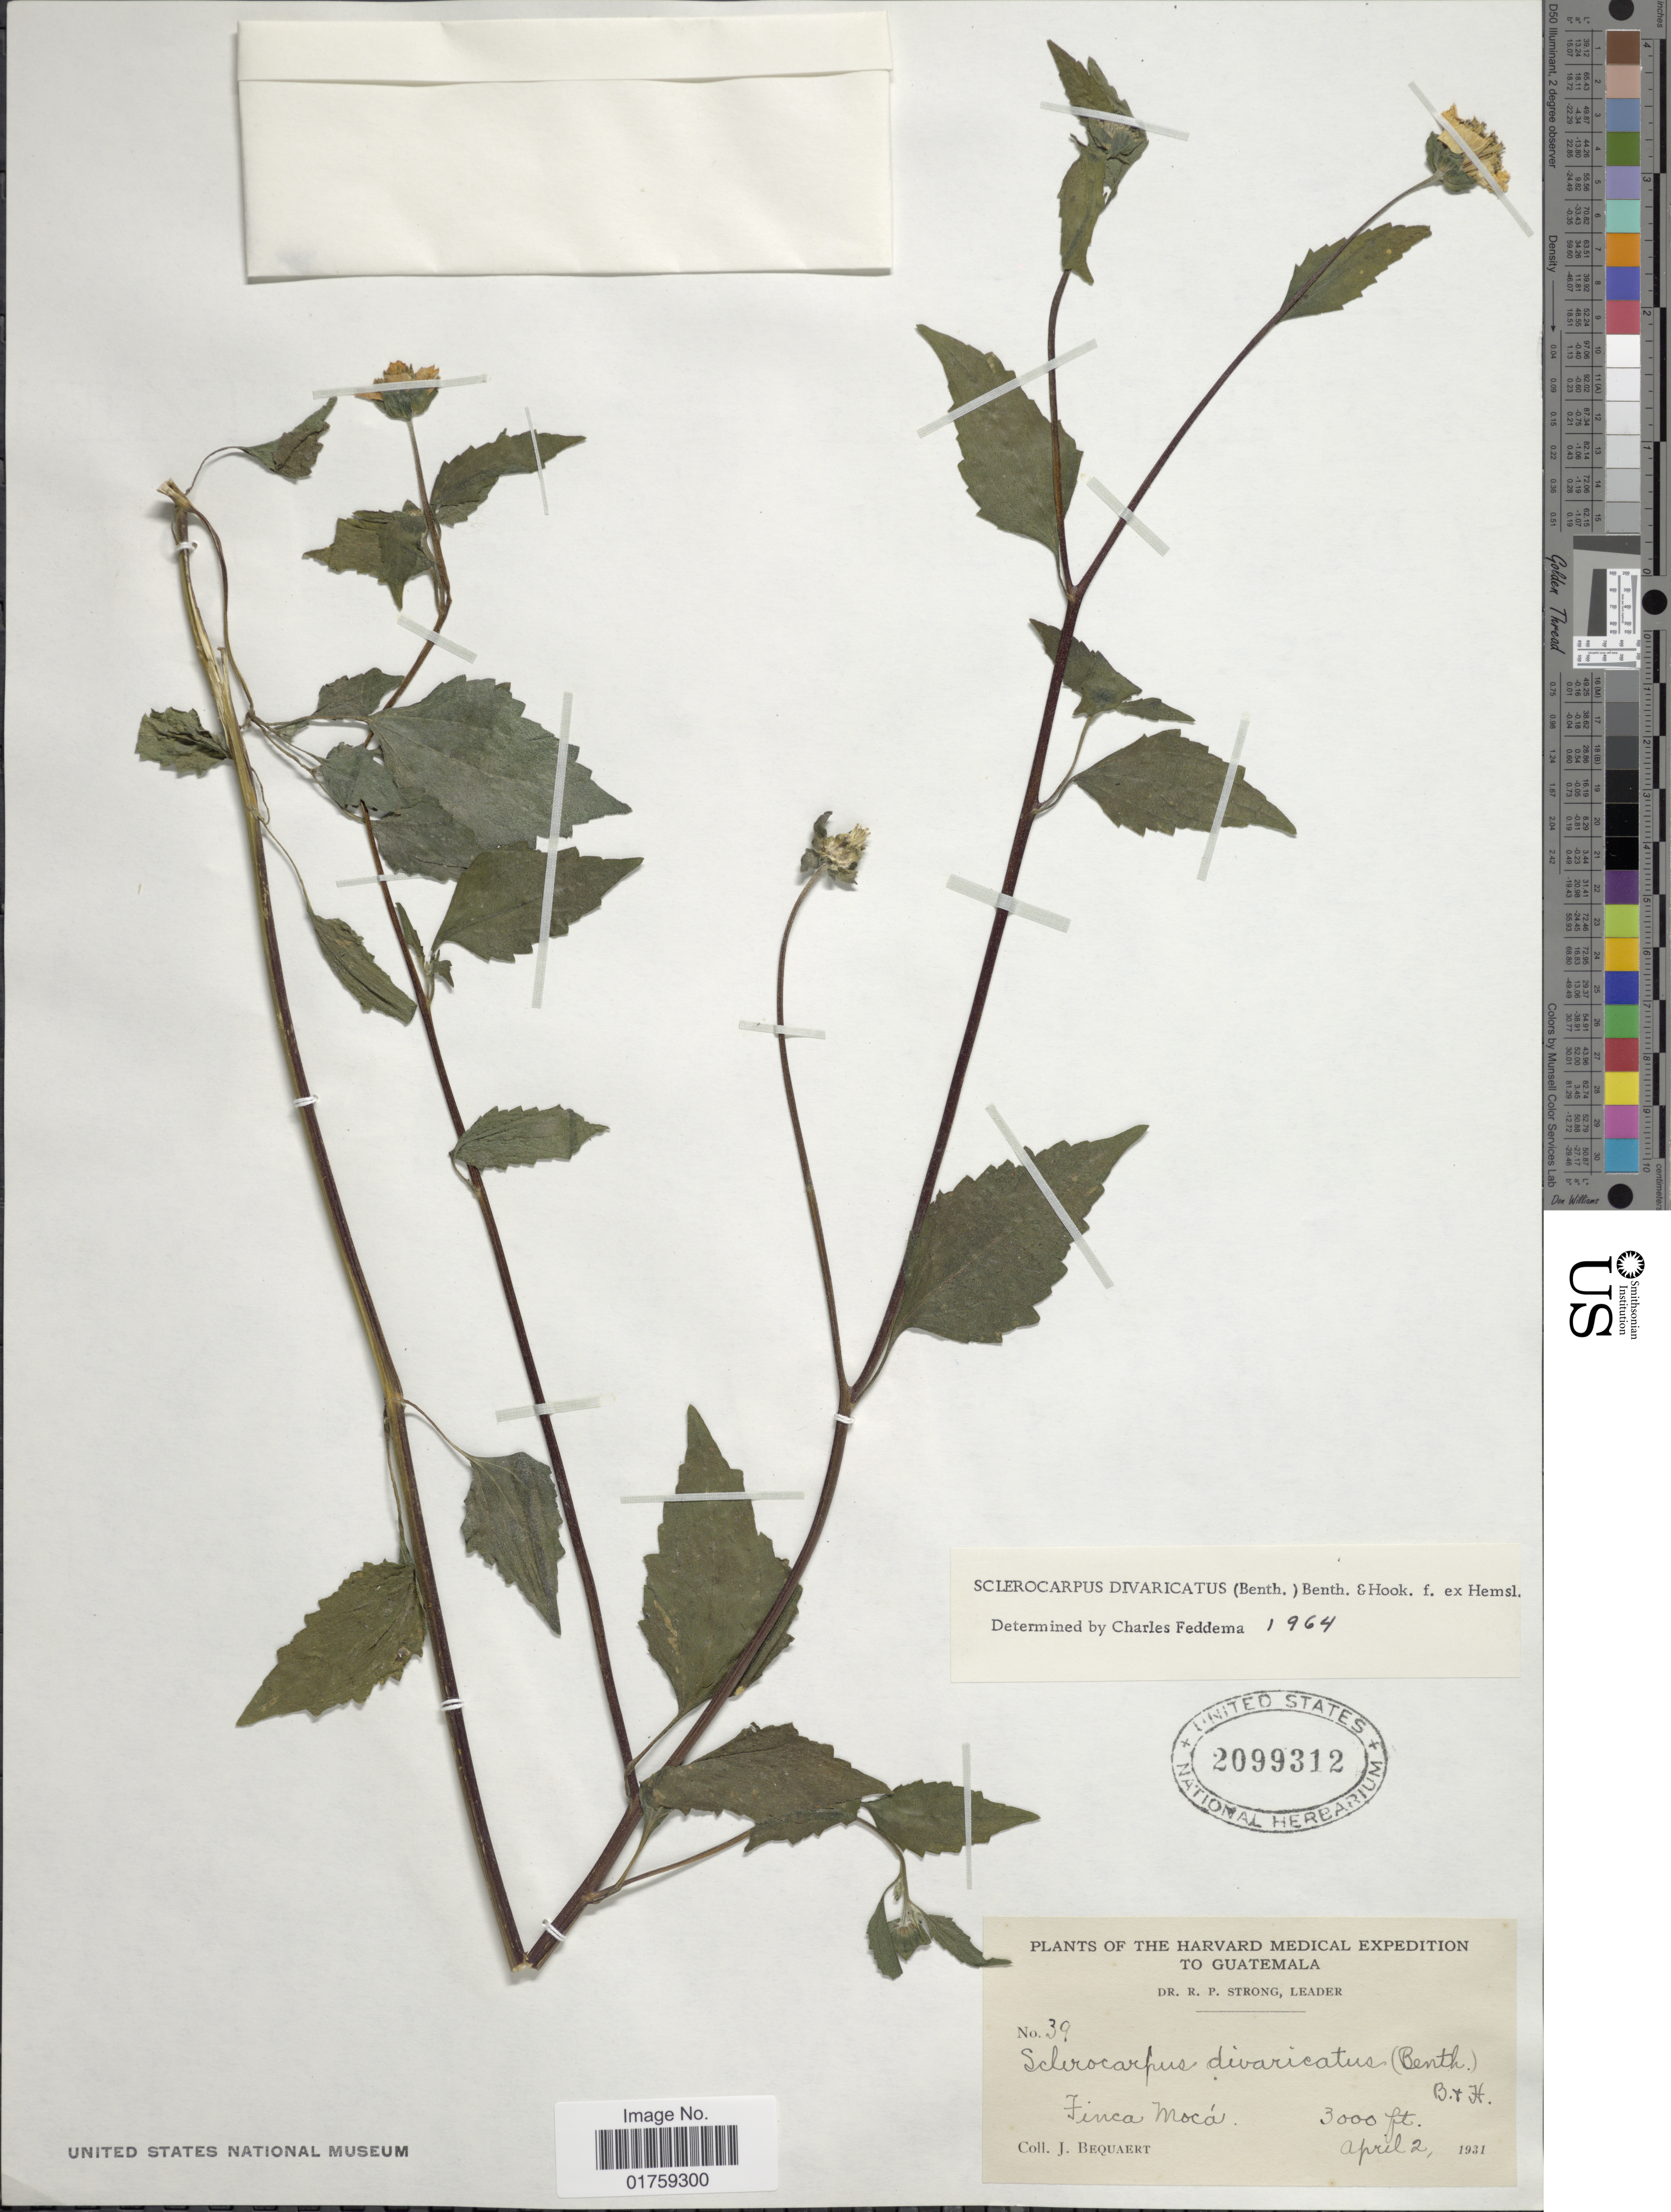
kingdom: Plantae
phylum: Tracheophyta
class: Magnoliopsida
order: Asterales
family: Asteraceae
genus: Sclerocarpus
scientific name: Sclerocarpus divaricatus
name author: (Benth.) Benth. & Hook. f. ex Hemsl.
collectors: J. Bequaert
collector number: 39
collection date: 1931-04-02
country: Guatemala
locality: Finca Mocá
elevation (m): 914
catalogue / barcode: US 2099312